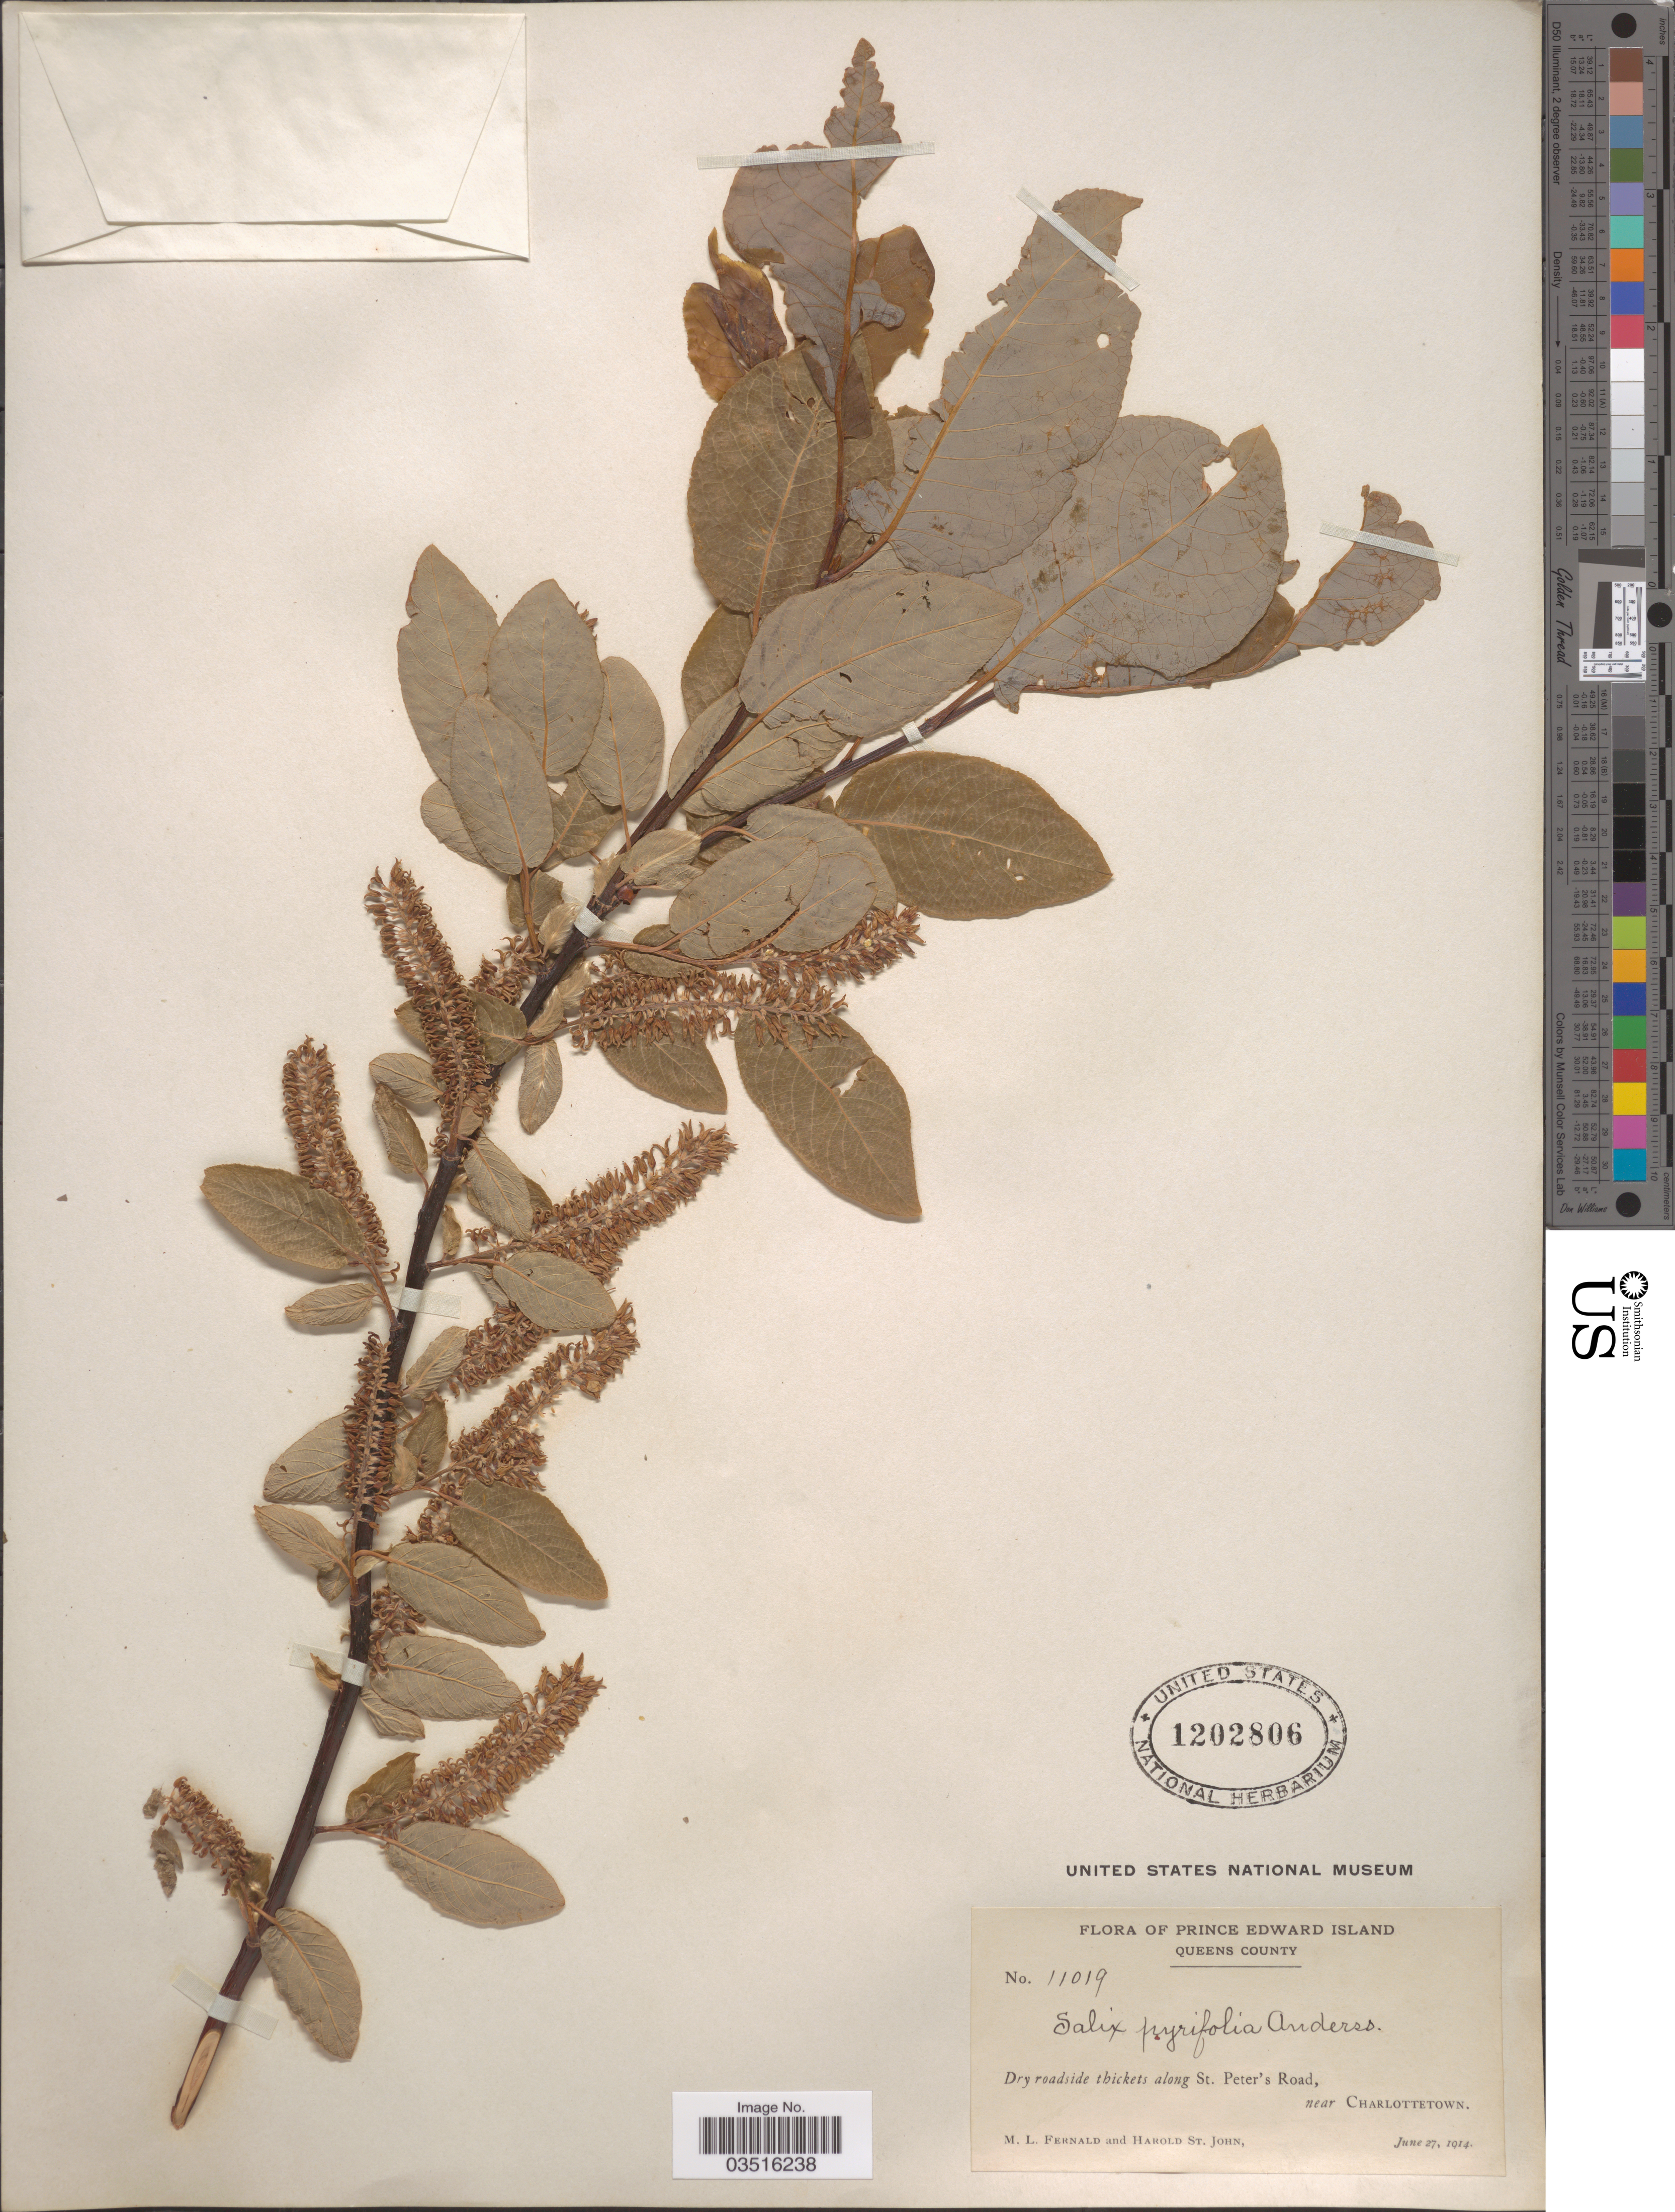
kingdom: Plantae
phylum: Tracheophyta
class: Magnoliopsida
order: Malpighiales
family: Salicaceae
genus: Salix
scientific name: Salix pyrifolia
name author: Ledeb.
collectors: M. L. Fernald & H. St. John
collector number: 11019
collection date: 1914-06-27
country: Canada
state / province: Prince Edward Island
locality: Queens County. Dry roadside thickets along St. Peter's Road, near Charlottetown.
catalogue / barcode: US 1202806